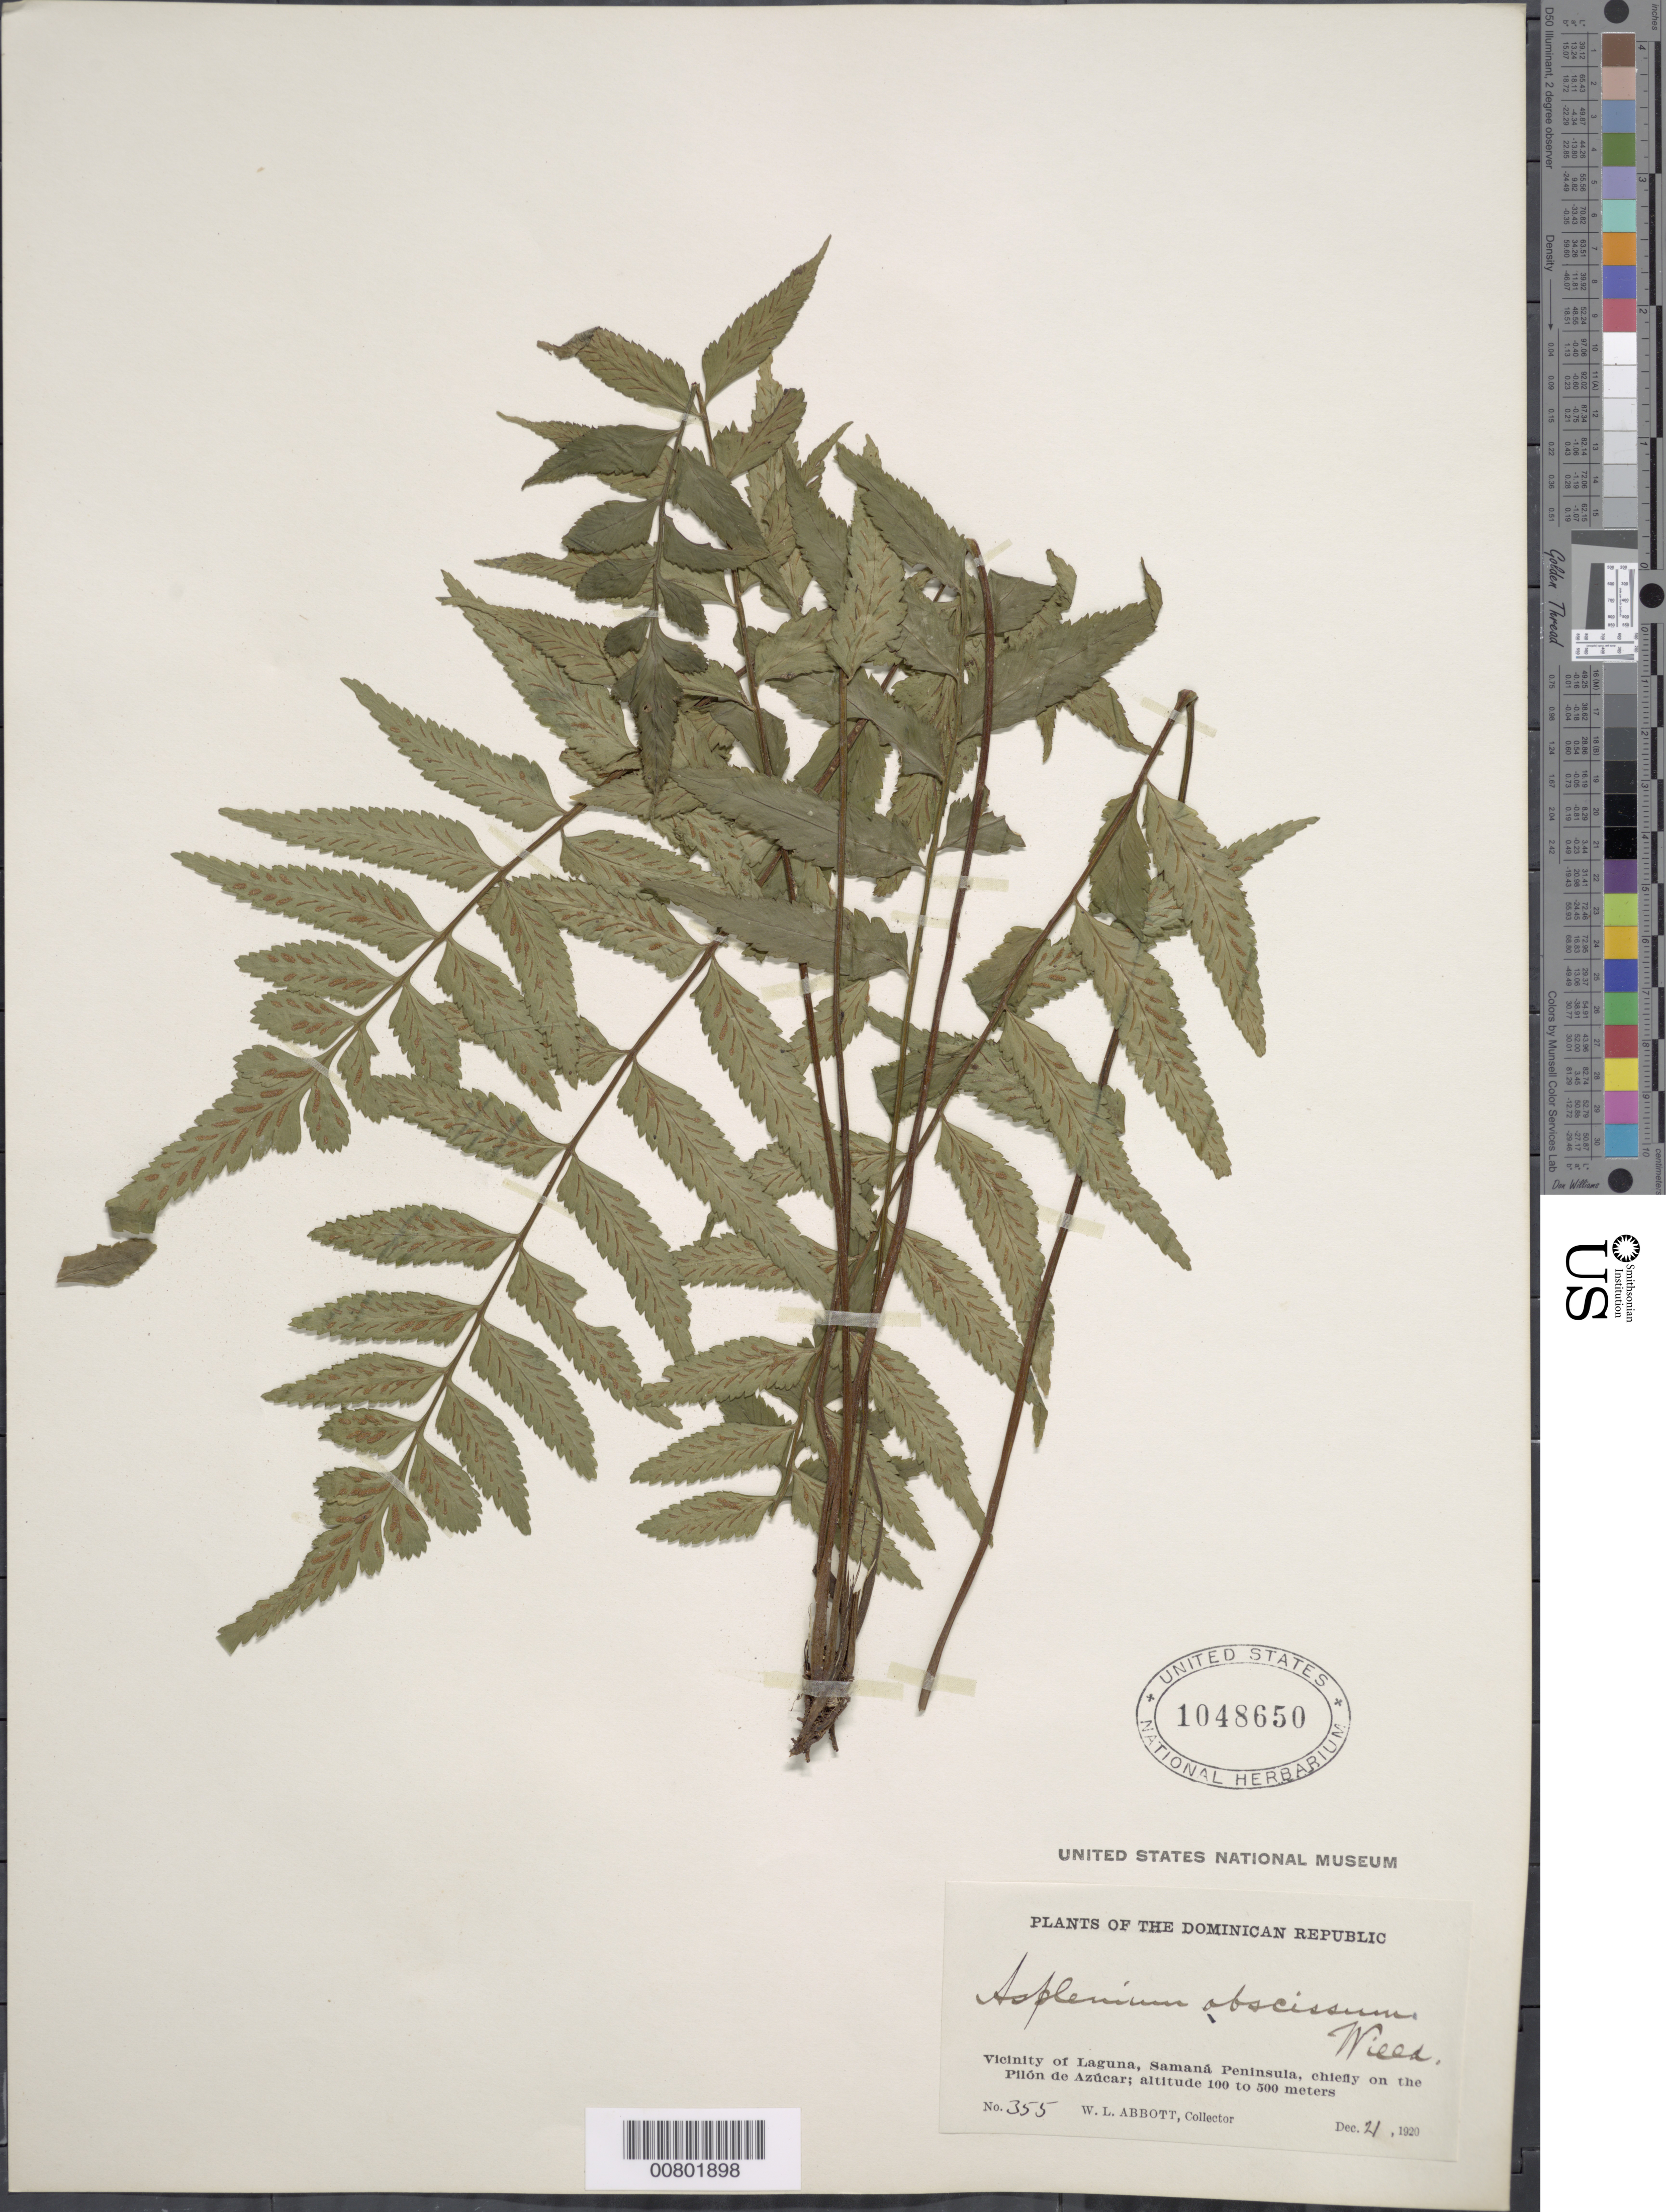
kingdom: Plantae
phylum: Tracheophyta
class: Polypodiopsida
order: Polypodiales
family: Aspleniaceae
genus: Asplenium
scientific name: Asplenium abscissum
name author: Willd.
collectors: W. L. Abbott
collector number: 355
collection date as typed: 21 Dec 1920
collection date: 1920-12-21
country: Dominican Republic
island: Hispaniola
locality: Samaná Peninsula, vicinity Laguna, chiefly on the Pilón de Azúcar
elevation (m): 100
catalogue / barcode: US 1048650